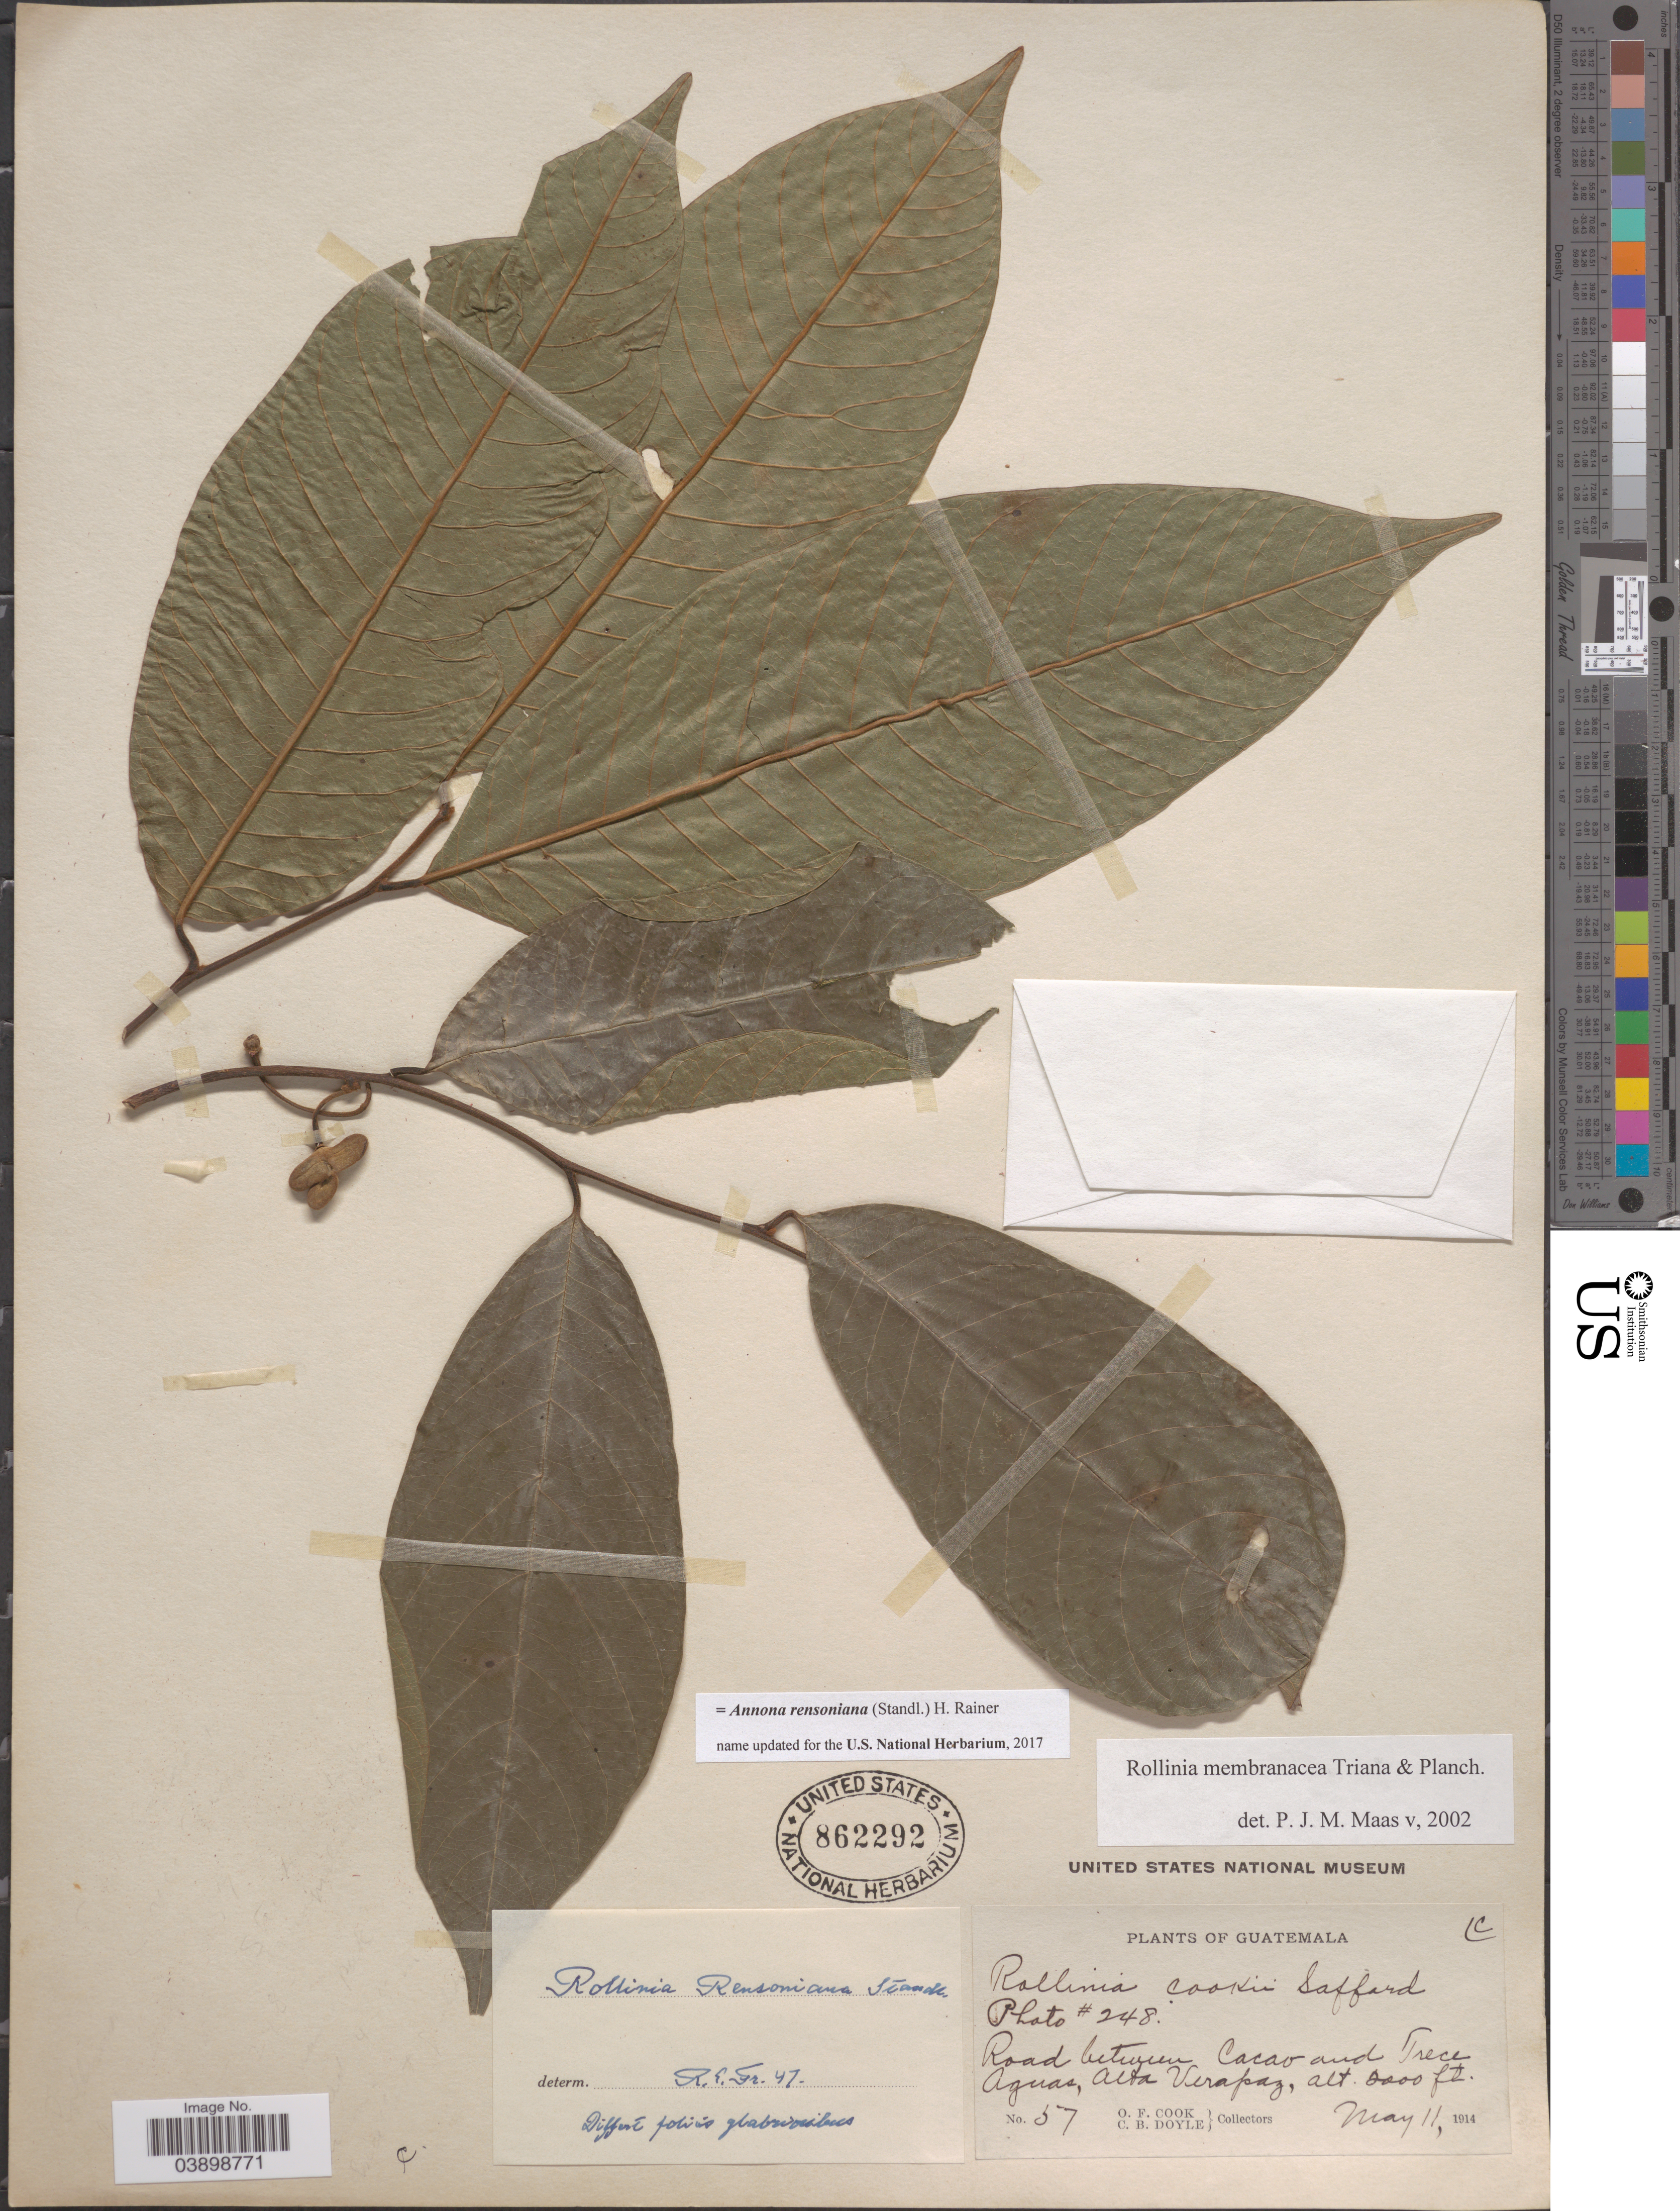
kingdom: Plantae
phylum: Tracheophyta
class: Magnoliopsida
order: Magnoliales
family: Annonaceae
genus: Annona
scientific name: Annona rensoniana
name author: (Standl.) H. Rainer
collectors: O. F. Cook & C. Doyle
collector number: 57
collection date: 1914-05-11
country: Guatemala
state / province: Alta Verapaz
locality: Road between Cacao and Trece Aguas, Alta Verapaz.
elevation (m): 610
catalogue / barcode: US 862292